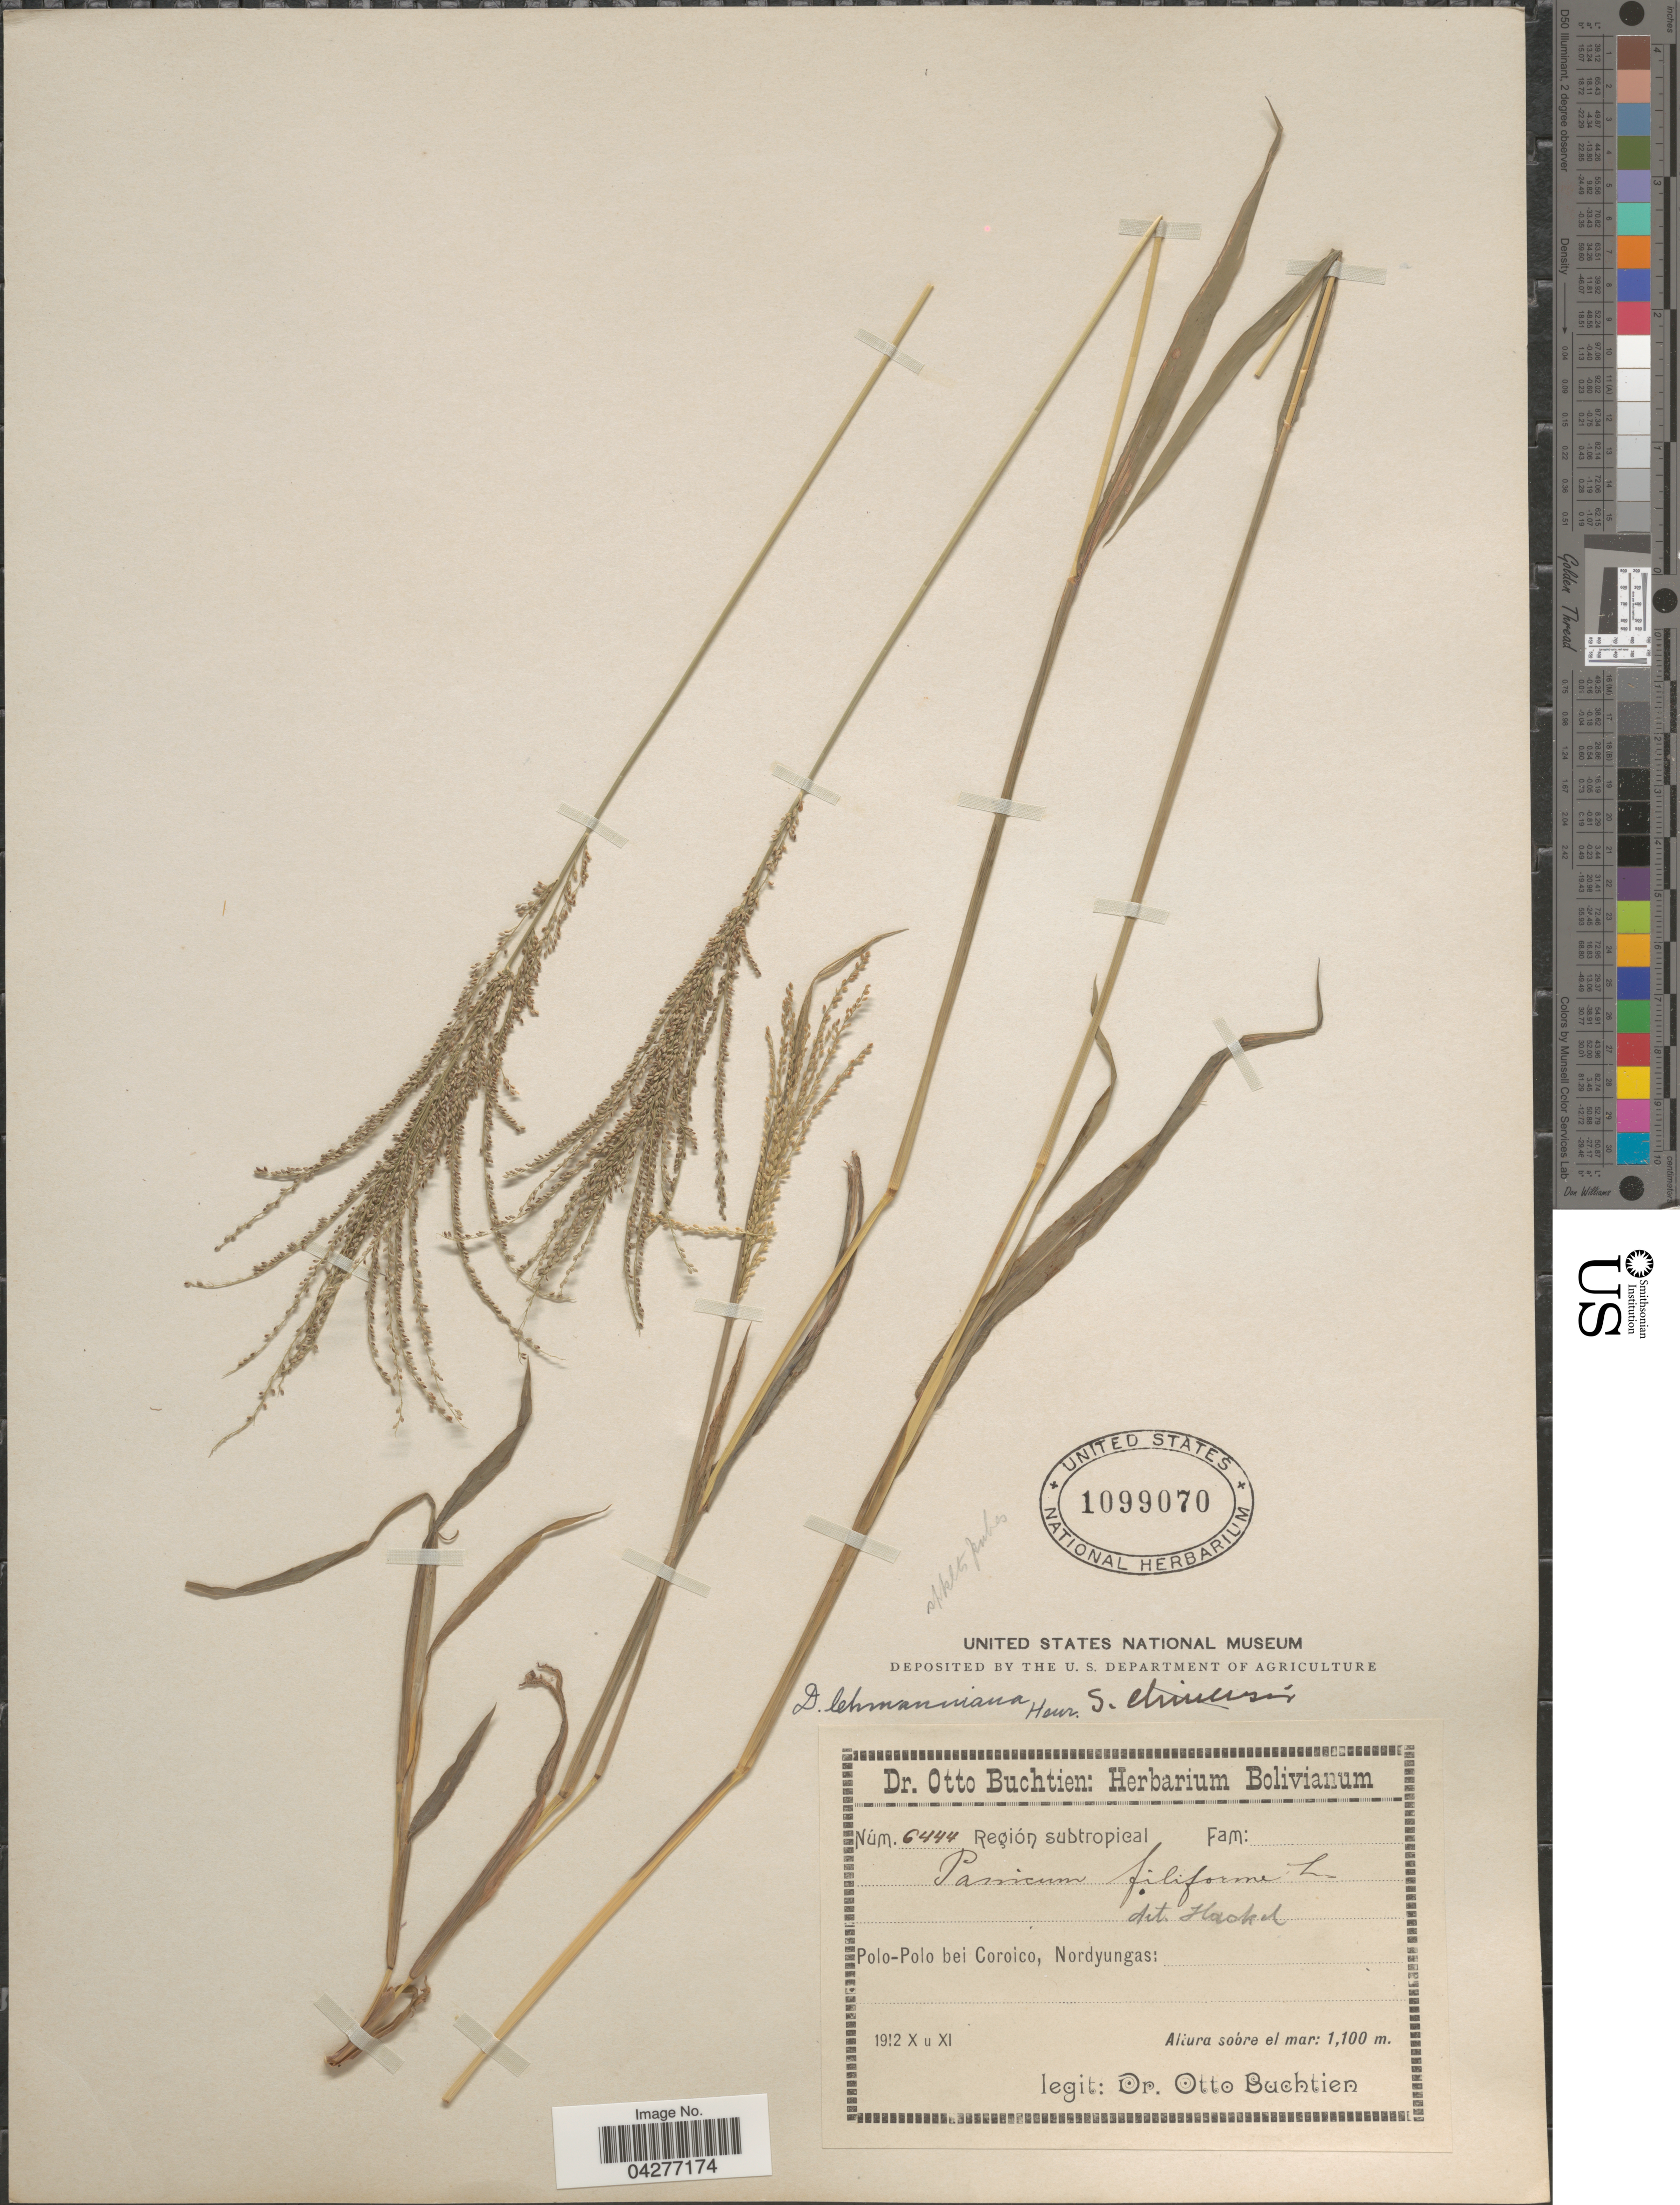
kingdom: Plantae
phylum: Tracheophyta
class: Liliopsida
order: Poales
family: Poaceae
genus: Digitaria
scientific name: Digitaria lehmanniana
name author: Henr.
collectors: O. Buchtien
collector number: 6444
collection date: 1912-10/1912-11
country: Bolivia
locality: Región subtropical. Polo-Polo bei Coroico, Nordyungas.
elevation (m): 1100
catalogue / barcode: US 1099070